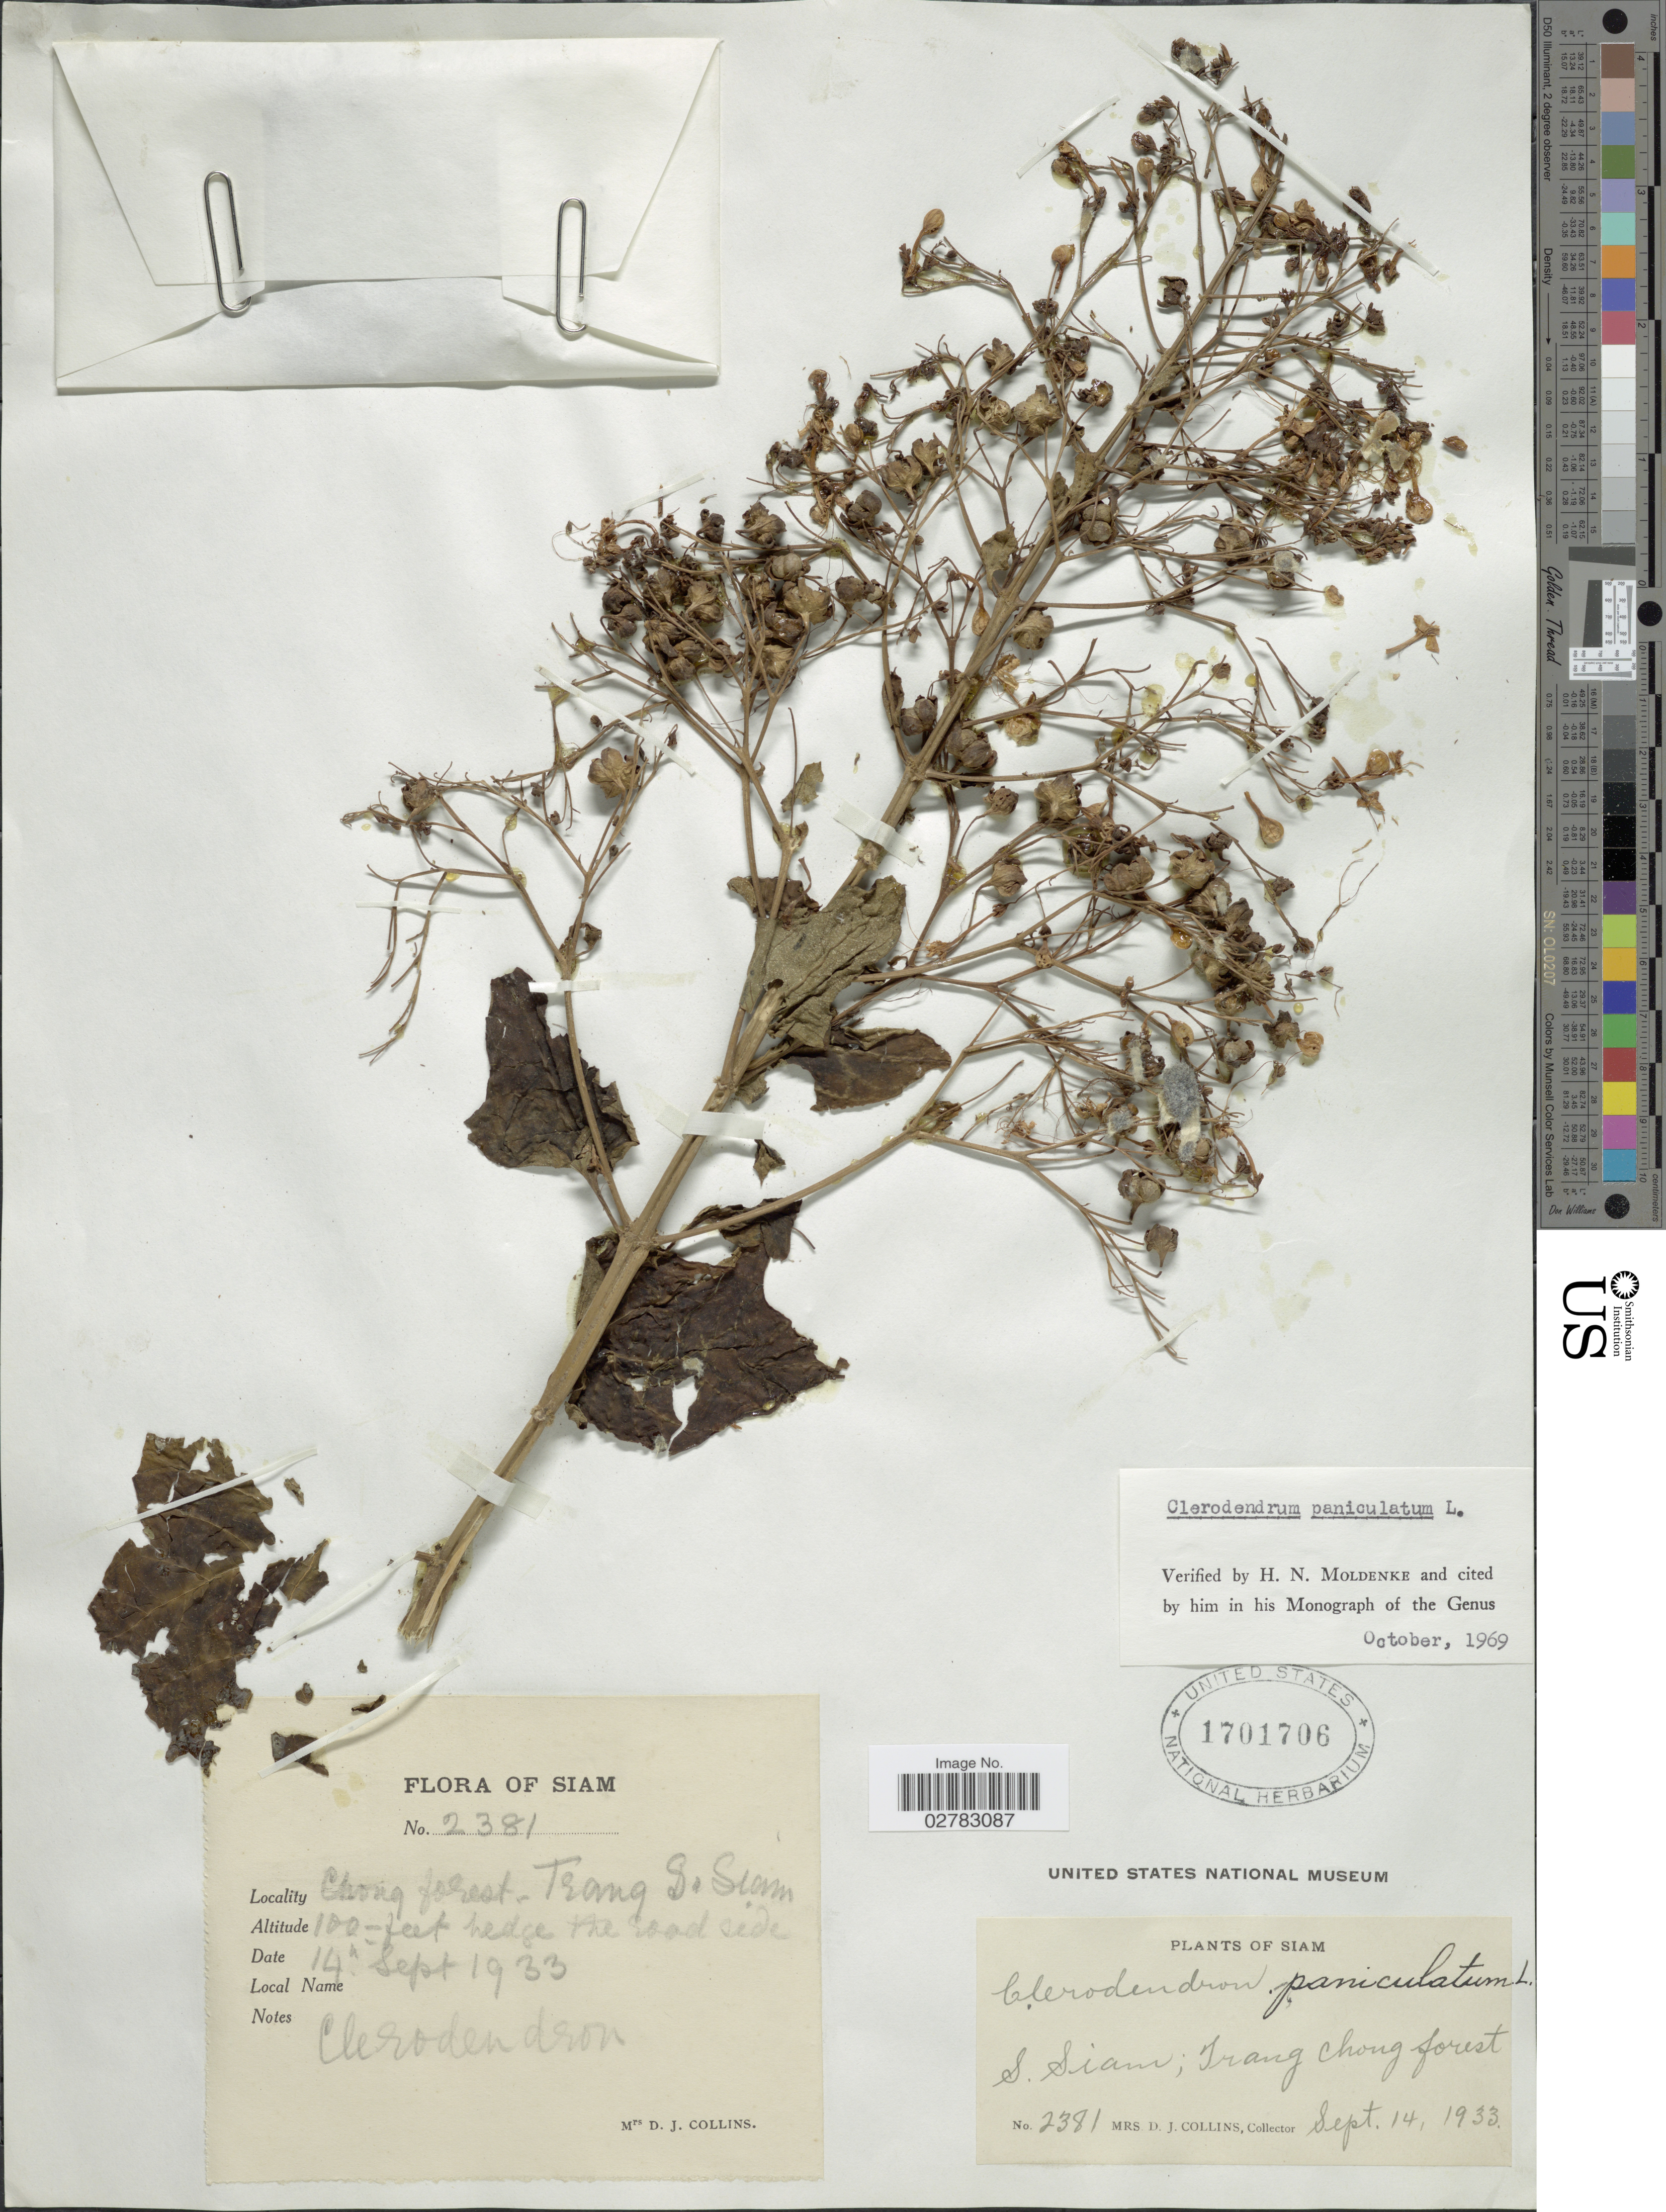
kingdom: Plantae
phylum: Tracheophyta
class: Magnoliopsida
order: Lamiales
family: Lamiaceae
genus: Clerodendrum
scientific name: Clerodendrum paniculatum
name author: L.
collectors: Mrs. D. J. Collins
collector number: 2381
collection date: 1933-09-14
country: Thailand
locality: S. Siam; Trang Chong forest.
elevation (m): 30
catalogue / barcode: US 1701706